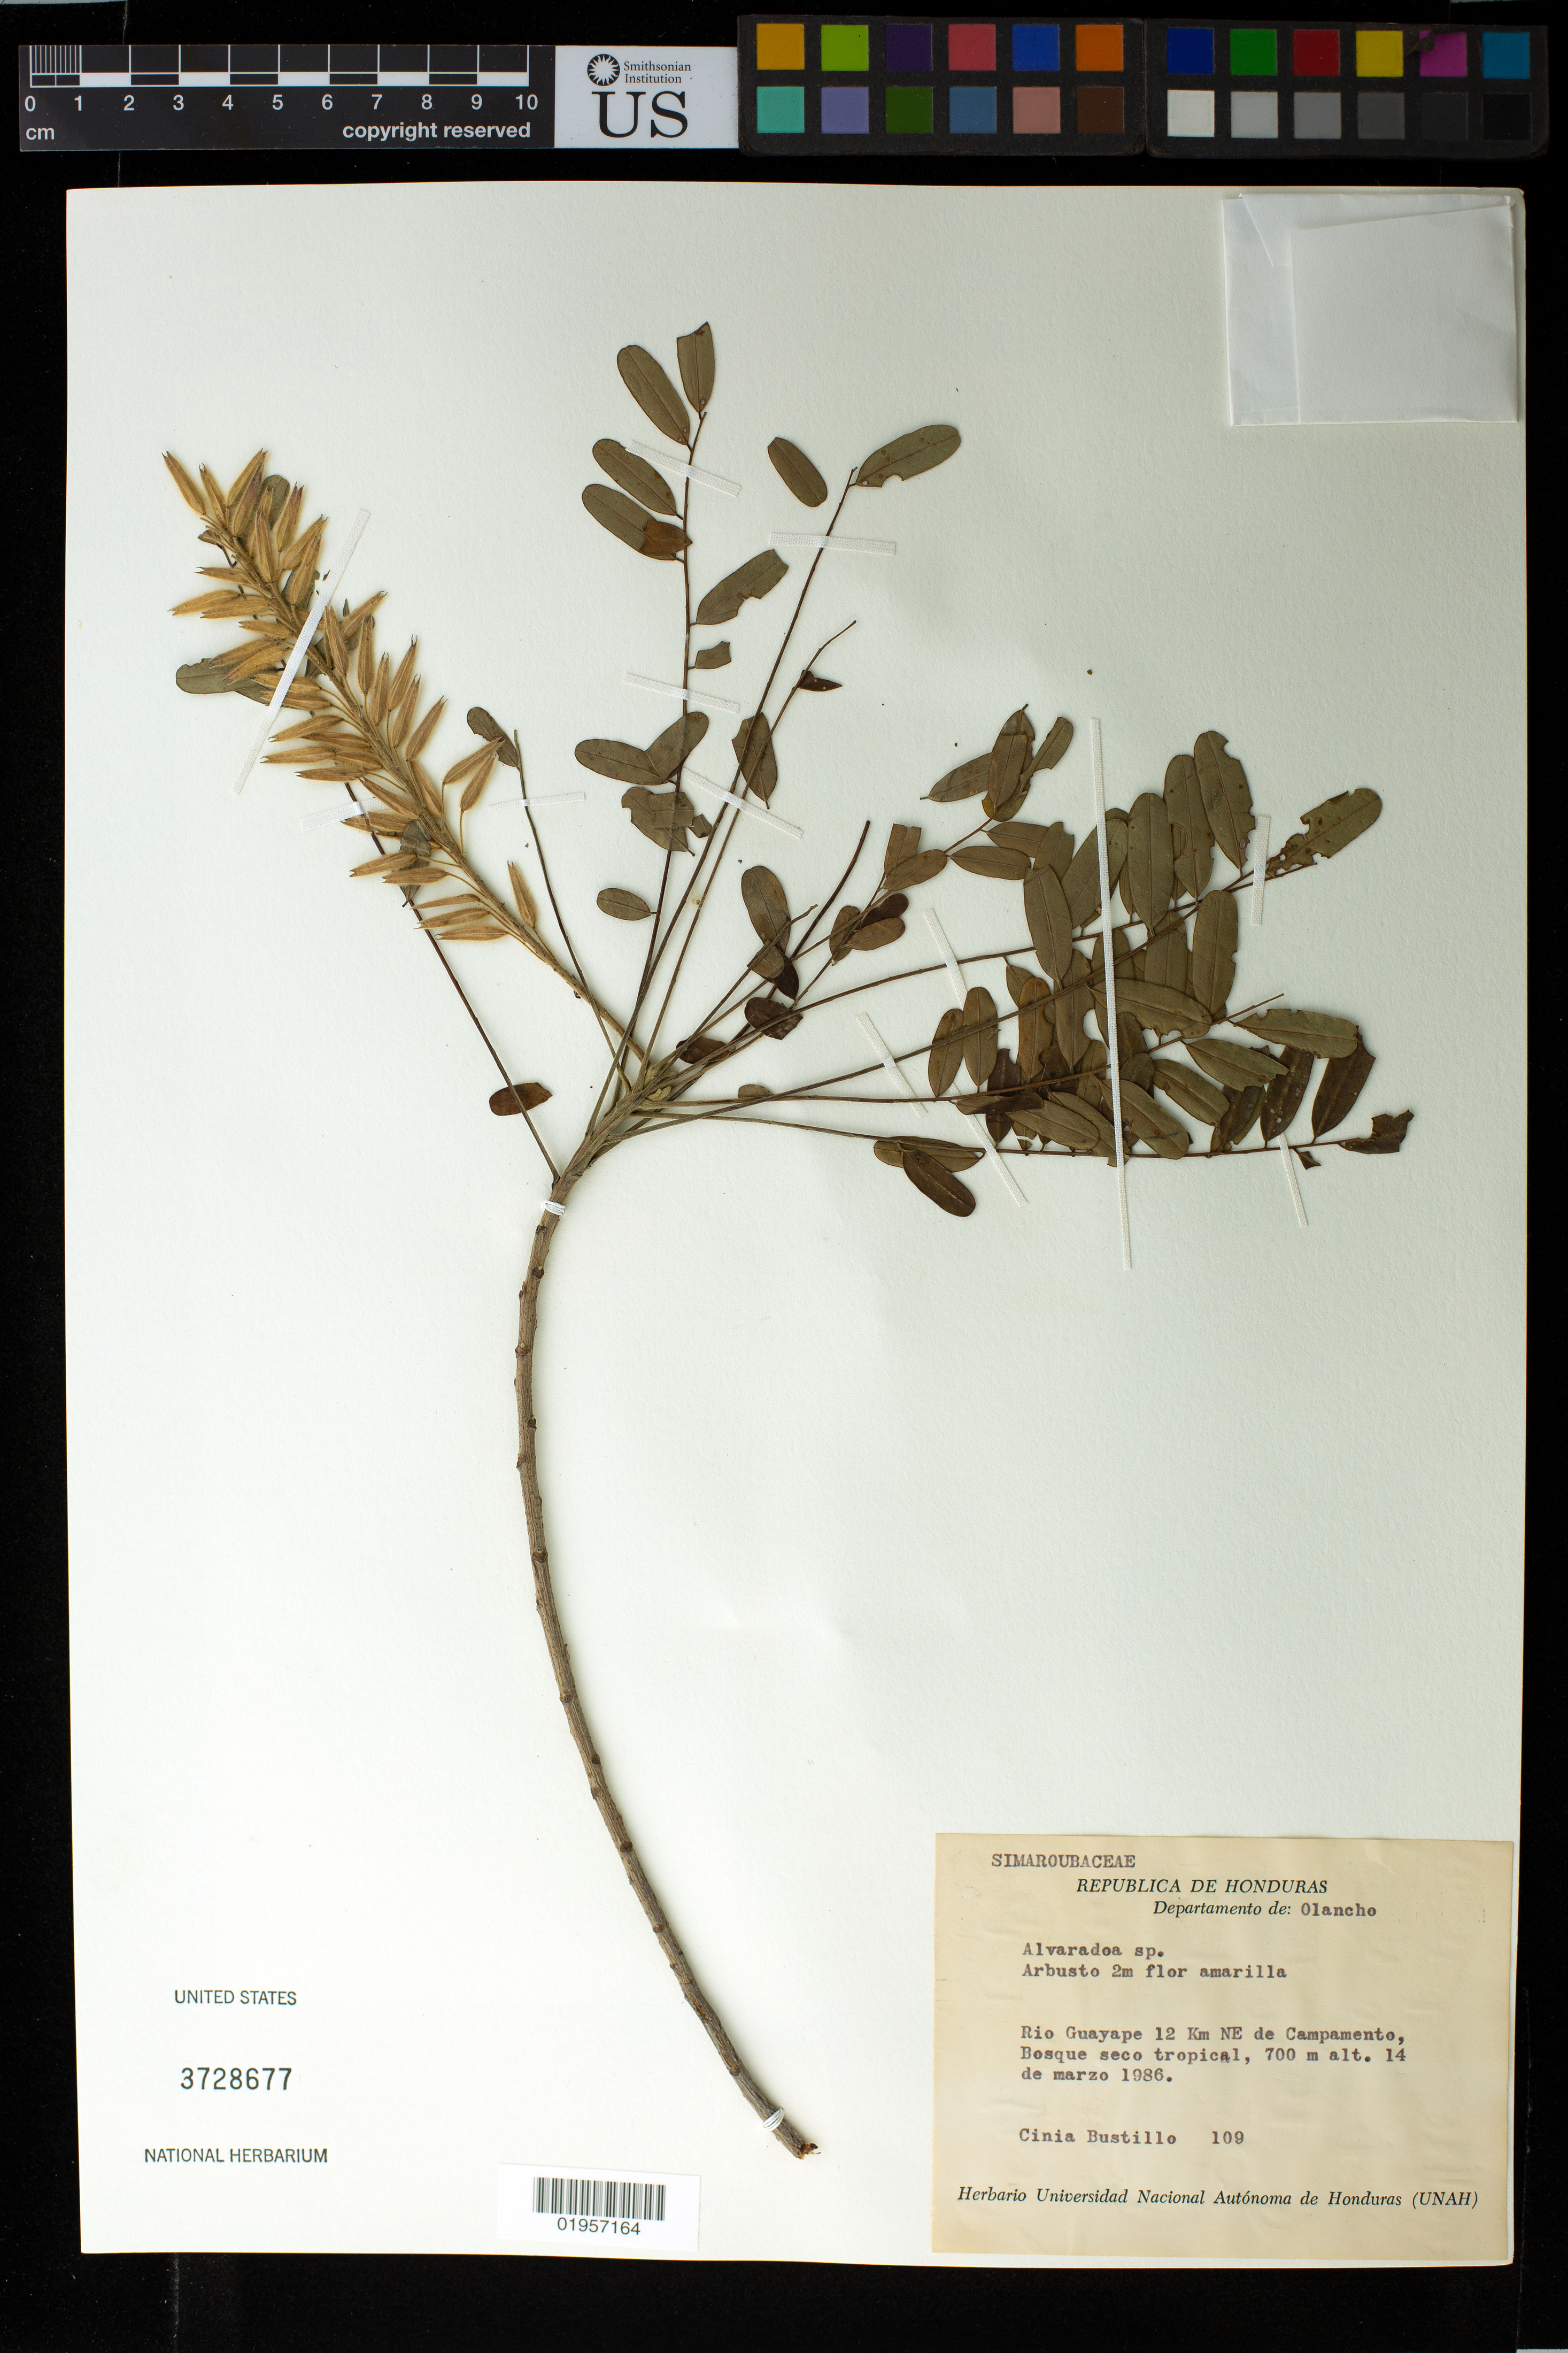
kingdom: Plantae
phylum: Tracheophyta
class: Magnoliopsida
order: Picramniales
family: Picramniaceae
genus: Alvaradoa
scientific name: Alvaradoa amorphoides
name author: Liebm.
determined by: Strong, Mark T., (BOT), Smithsonian Institution - National Museum of Natural History (UNITED STATES)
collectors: C. Bustillo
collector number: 109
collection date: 1986-03-14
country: Honduras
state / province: Olancho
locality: Rio Guayape 12 Km NE de Campamento, Bosque seco tropical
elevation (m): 700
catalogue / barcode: US 3728677